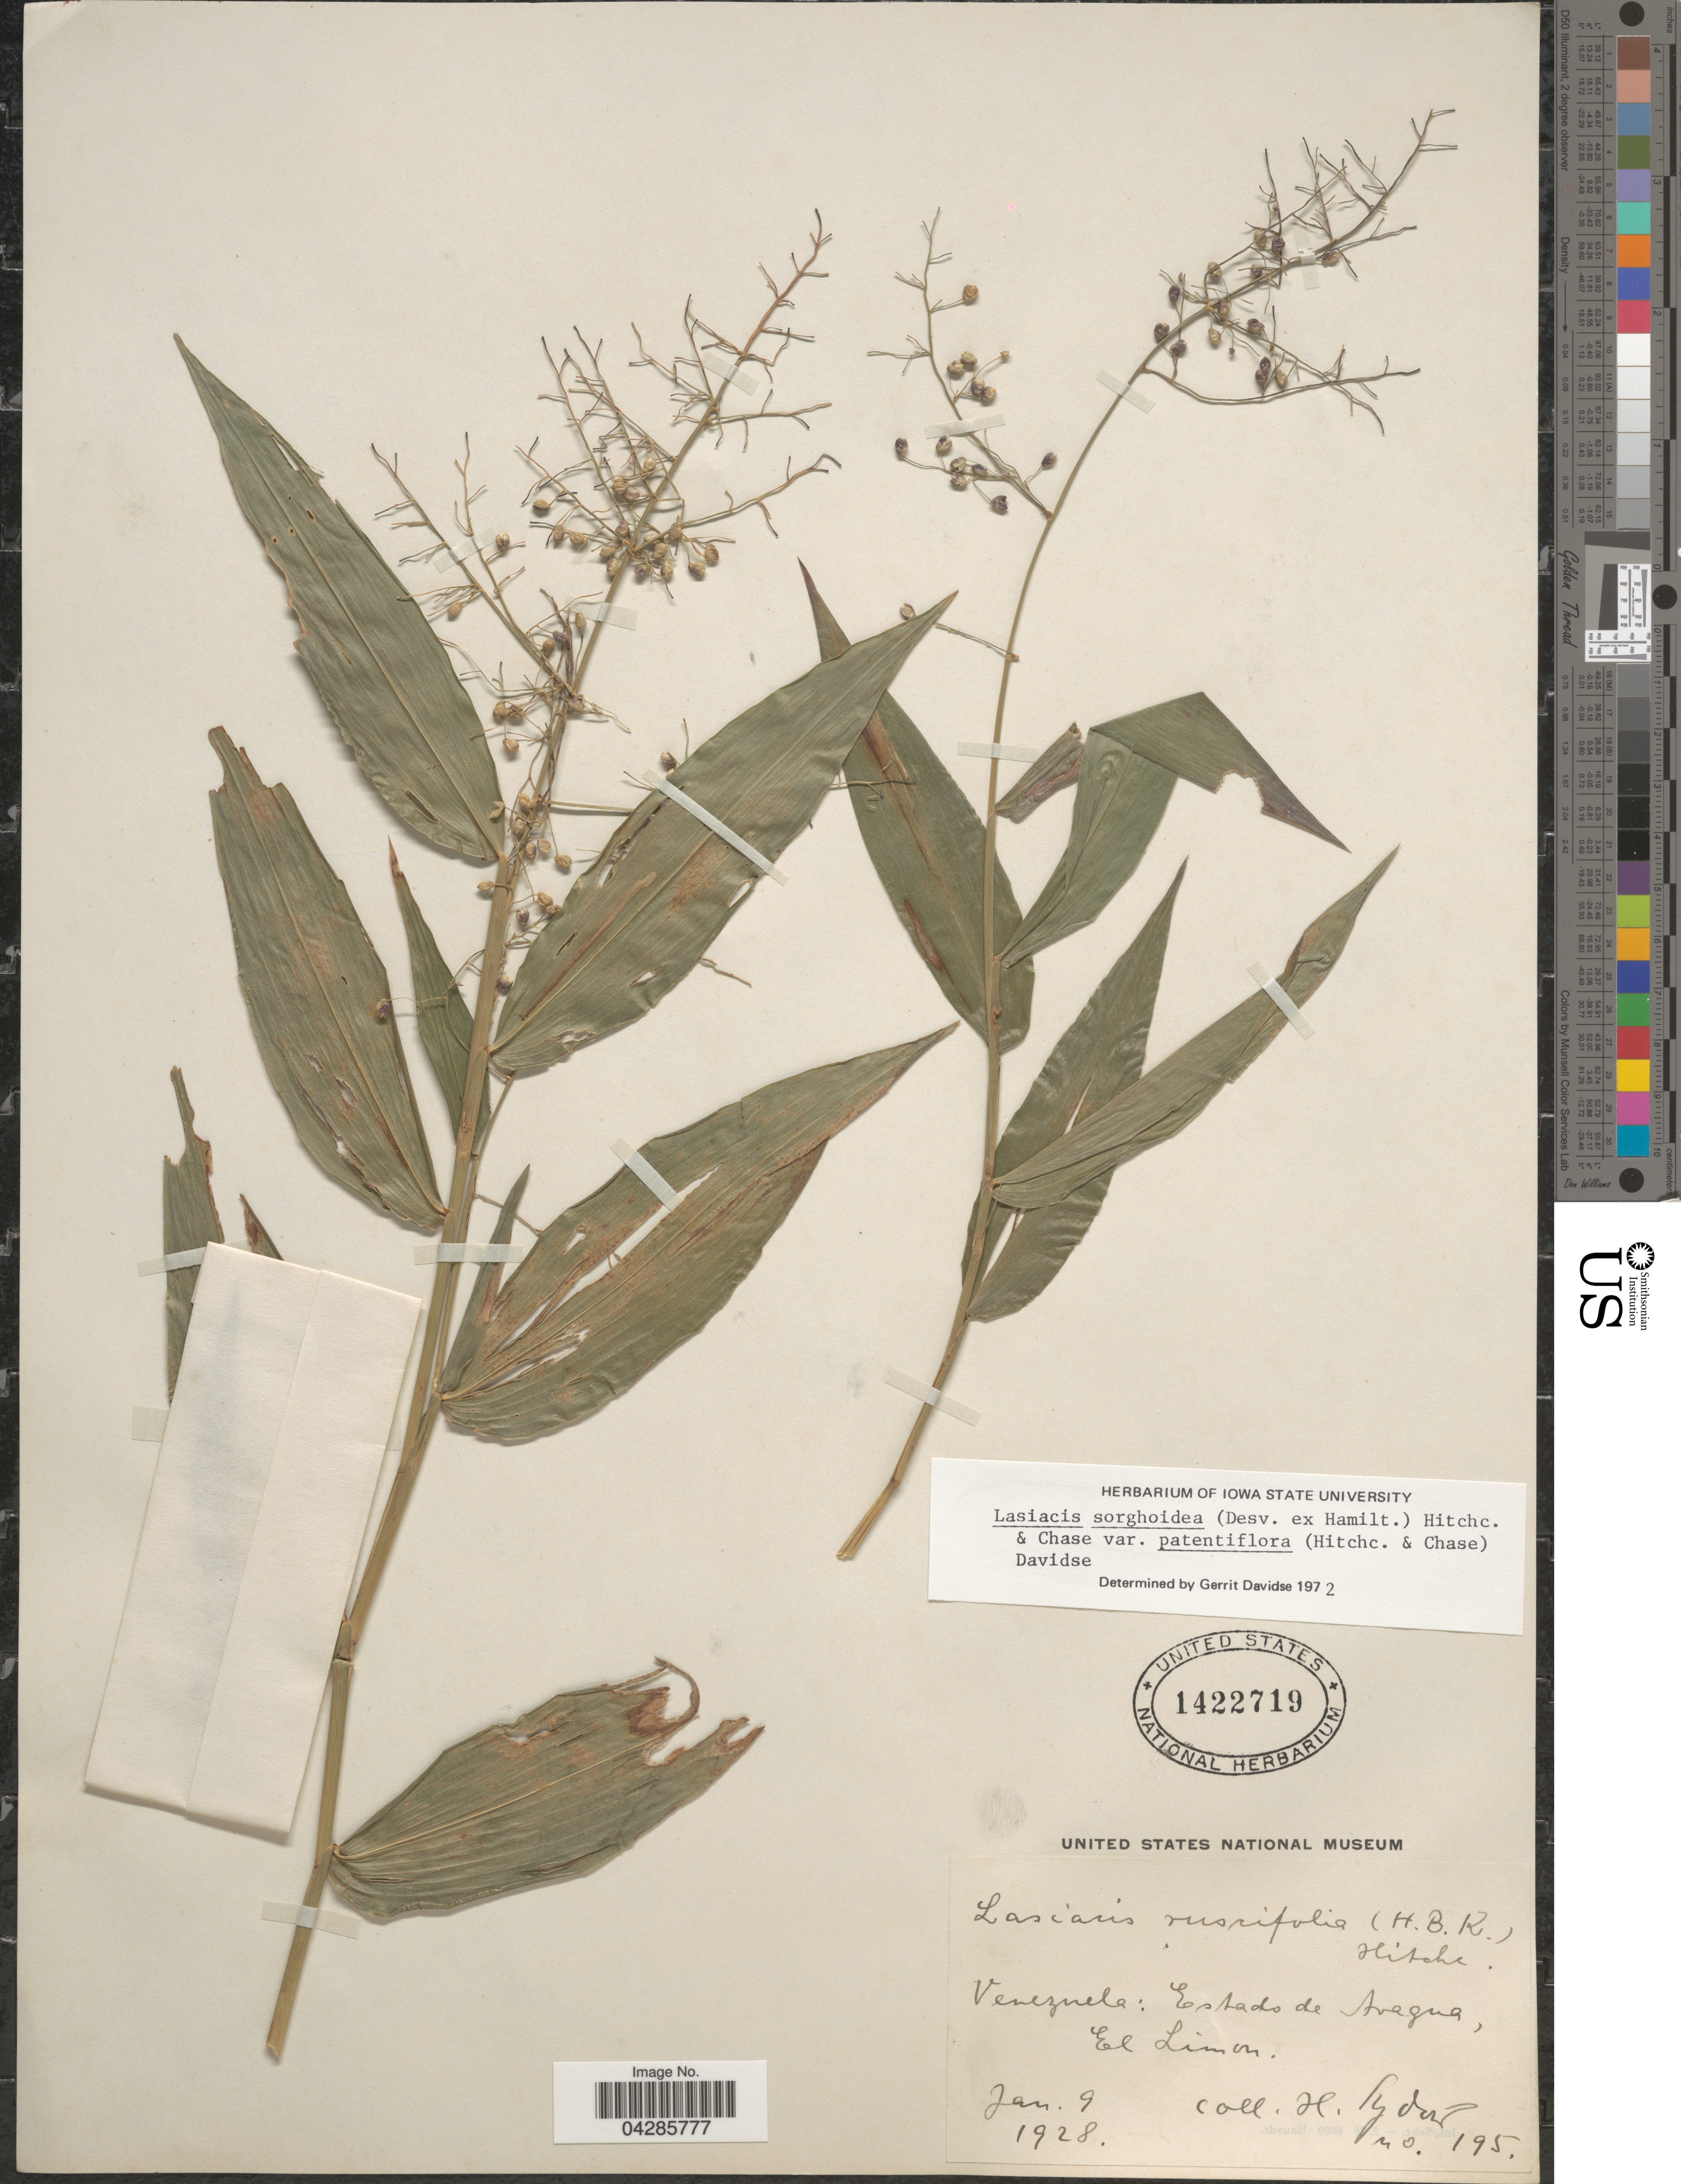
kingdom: Plantae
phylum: Tracheophyta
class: Liliopsida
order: Poales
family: Poaceae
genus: Lasiacis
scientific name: Lasiacis sorghoidea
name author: (Desv. ex Ham.) Hitchc. & Chase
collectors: H. Lydon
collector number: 195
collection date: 1928-01-09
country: Venezuela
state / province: Aragua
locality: Estado de Aragua, El Limon.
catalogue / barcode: US 1422719